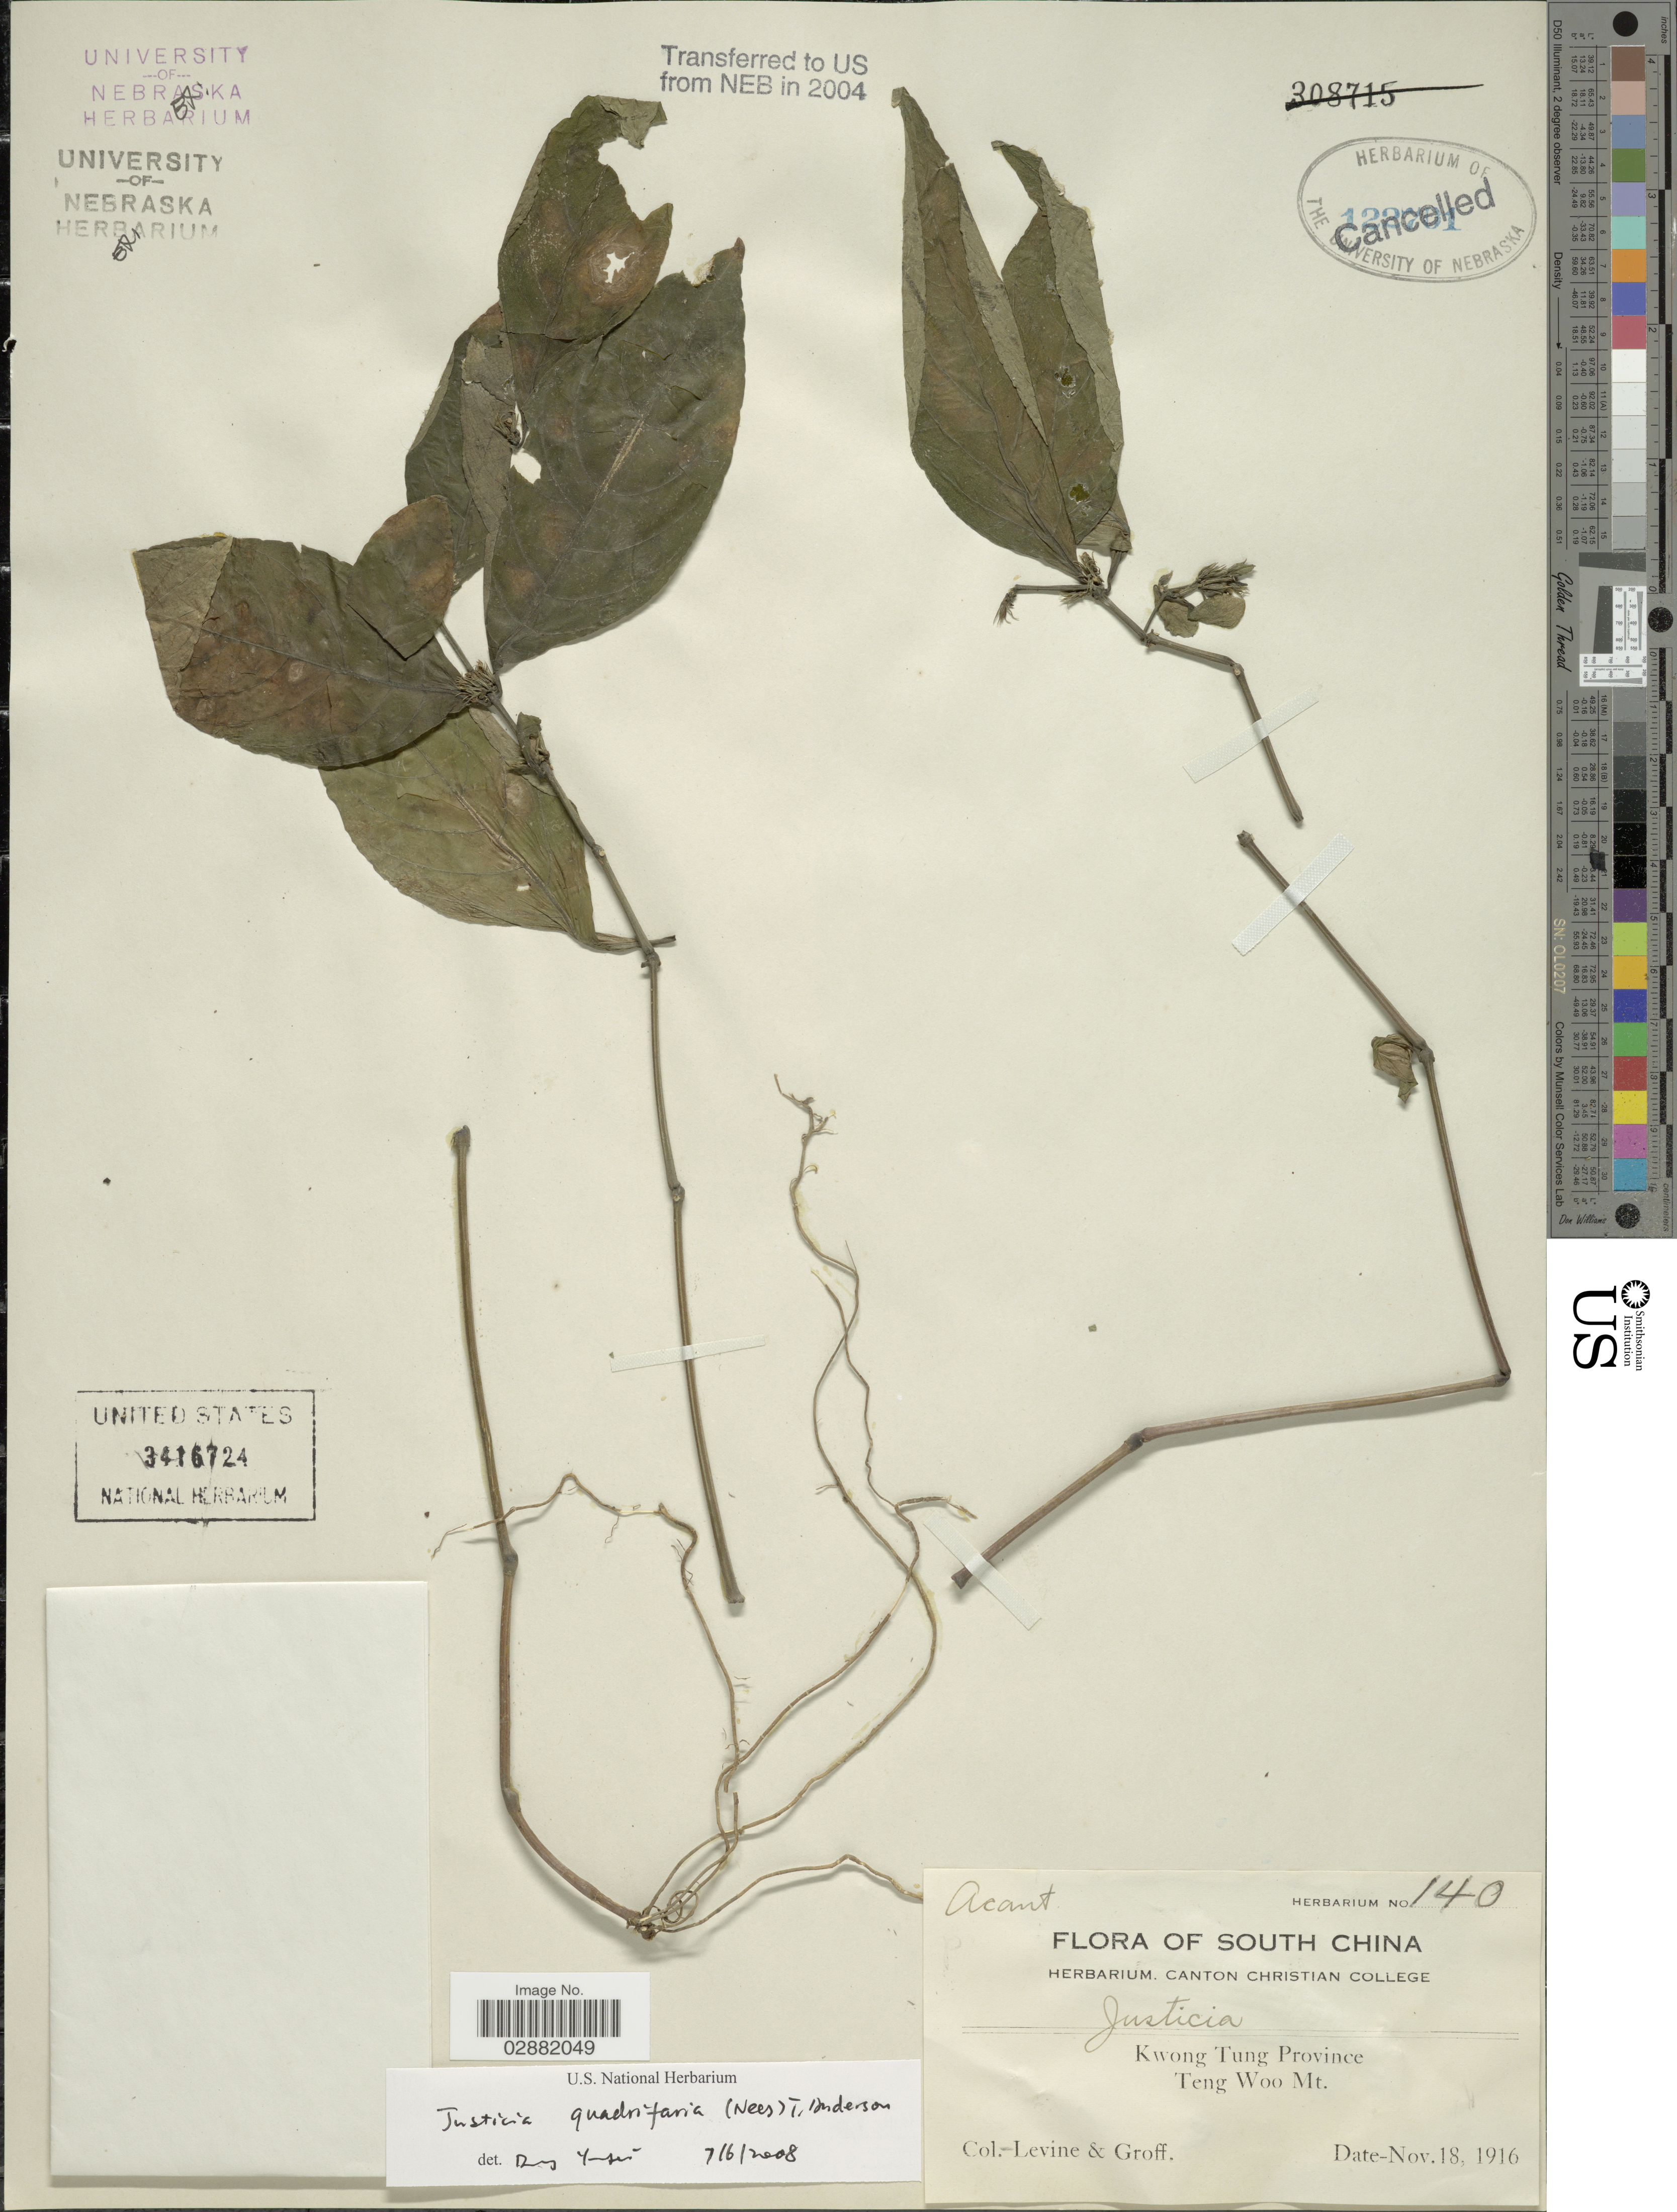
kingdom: Plantae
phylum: Tracheophyta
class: Magnoliopsida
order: Lamiales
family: Acanthaceae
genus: Justicia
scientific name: Justicia quadrifaria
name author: (Nees) T. Anderson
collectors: -. Levine & -- Groff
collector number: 140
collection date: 1916-11-18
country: China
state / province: Guangdong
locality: Kwong Tung Province, Teng Woo Mt.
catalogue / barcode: US 3416724